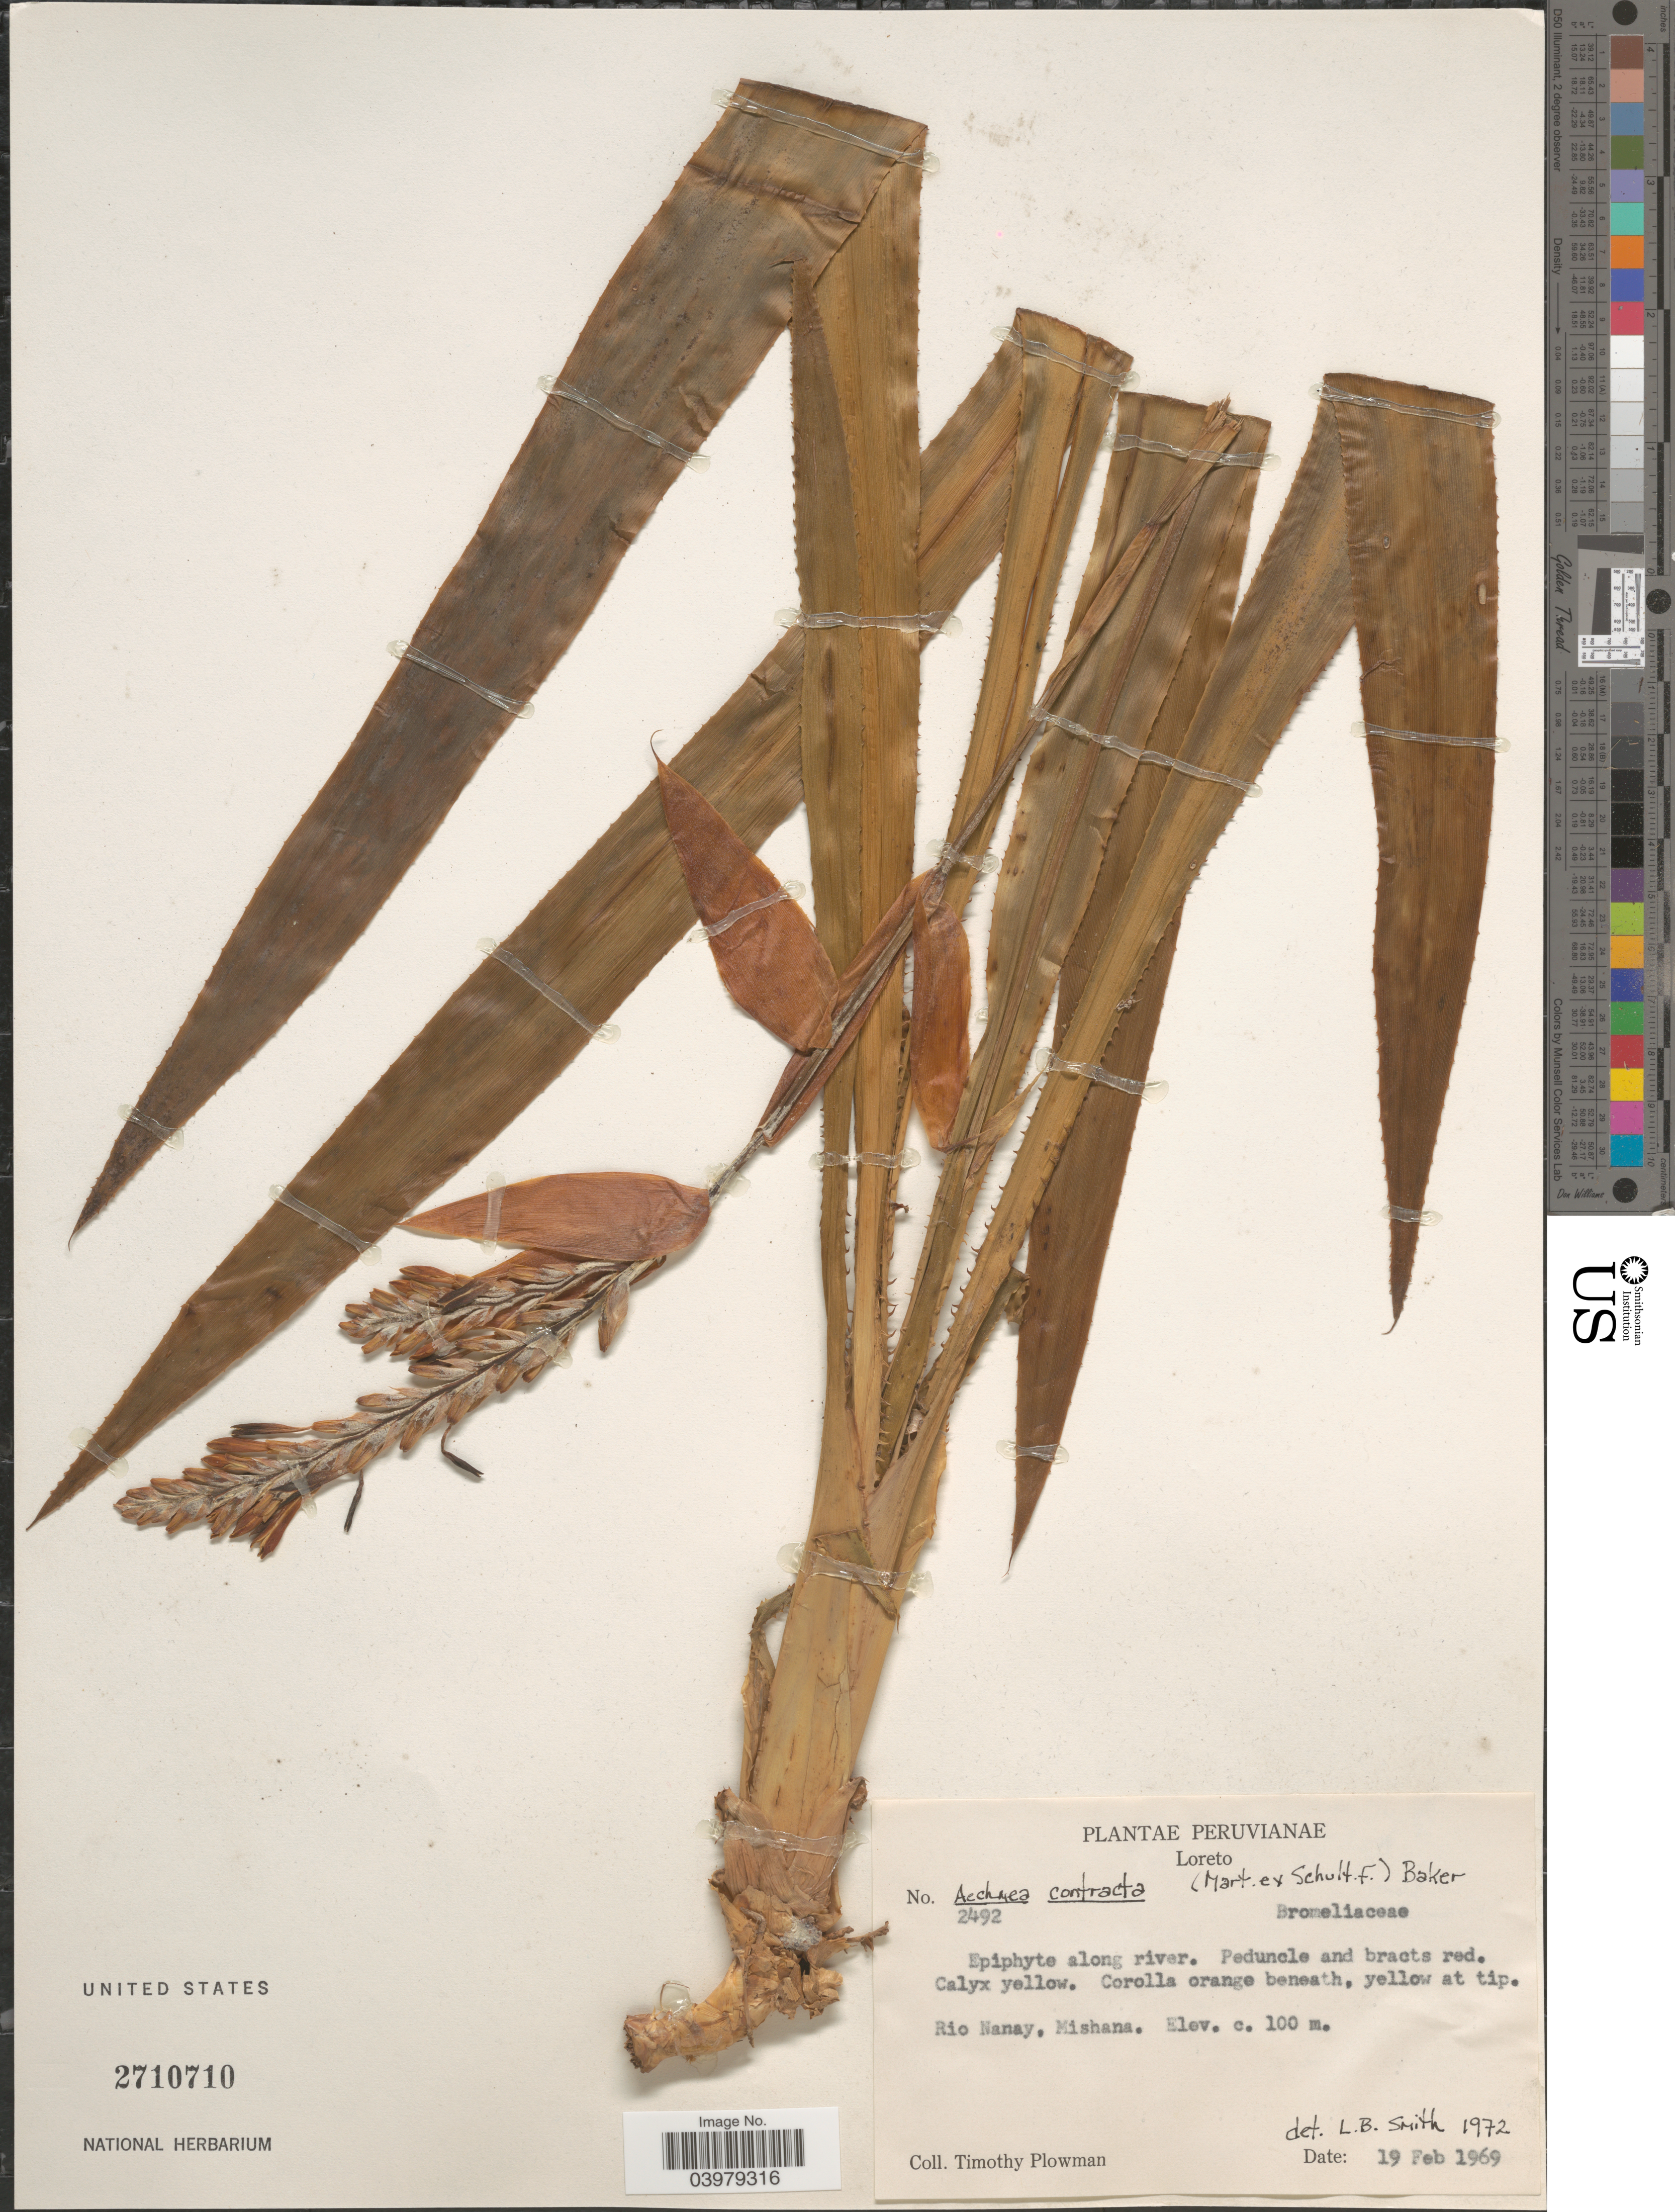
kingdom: Plantae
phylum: Tracheophyta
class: Liliopsida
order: Poales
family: Bromeliaceae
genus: Aechmea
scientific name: Aechmea contracta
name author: (Mart. ex Schult. f.) Baker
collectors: T. Plowman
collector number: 2492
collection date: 1969-02-19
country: Peru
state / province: Loreto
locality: Rio Nanay, Mishana.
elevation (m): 100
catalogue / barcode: US 2710710